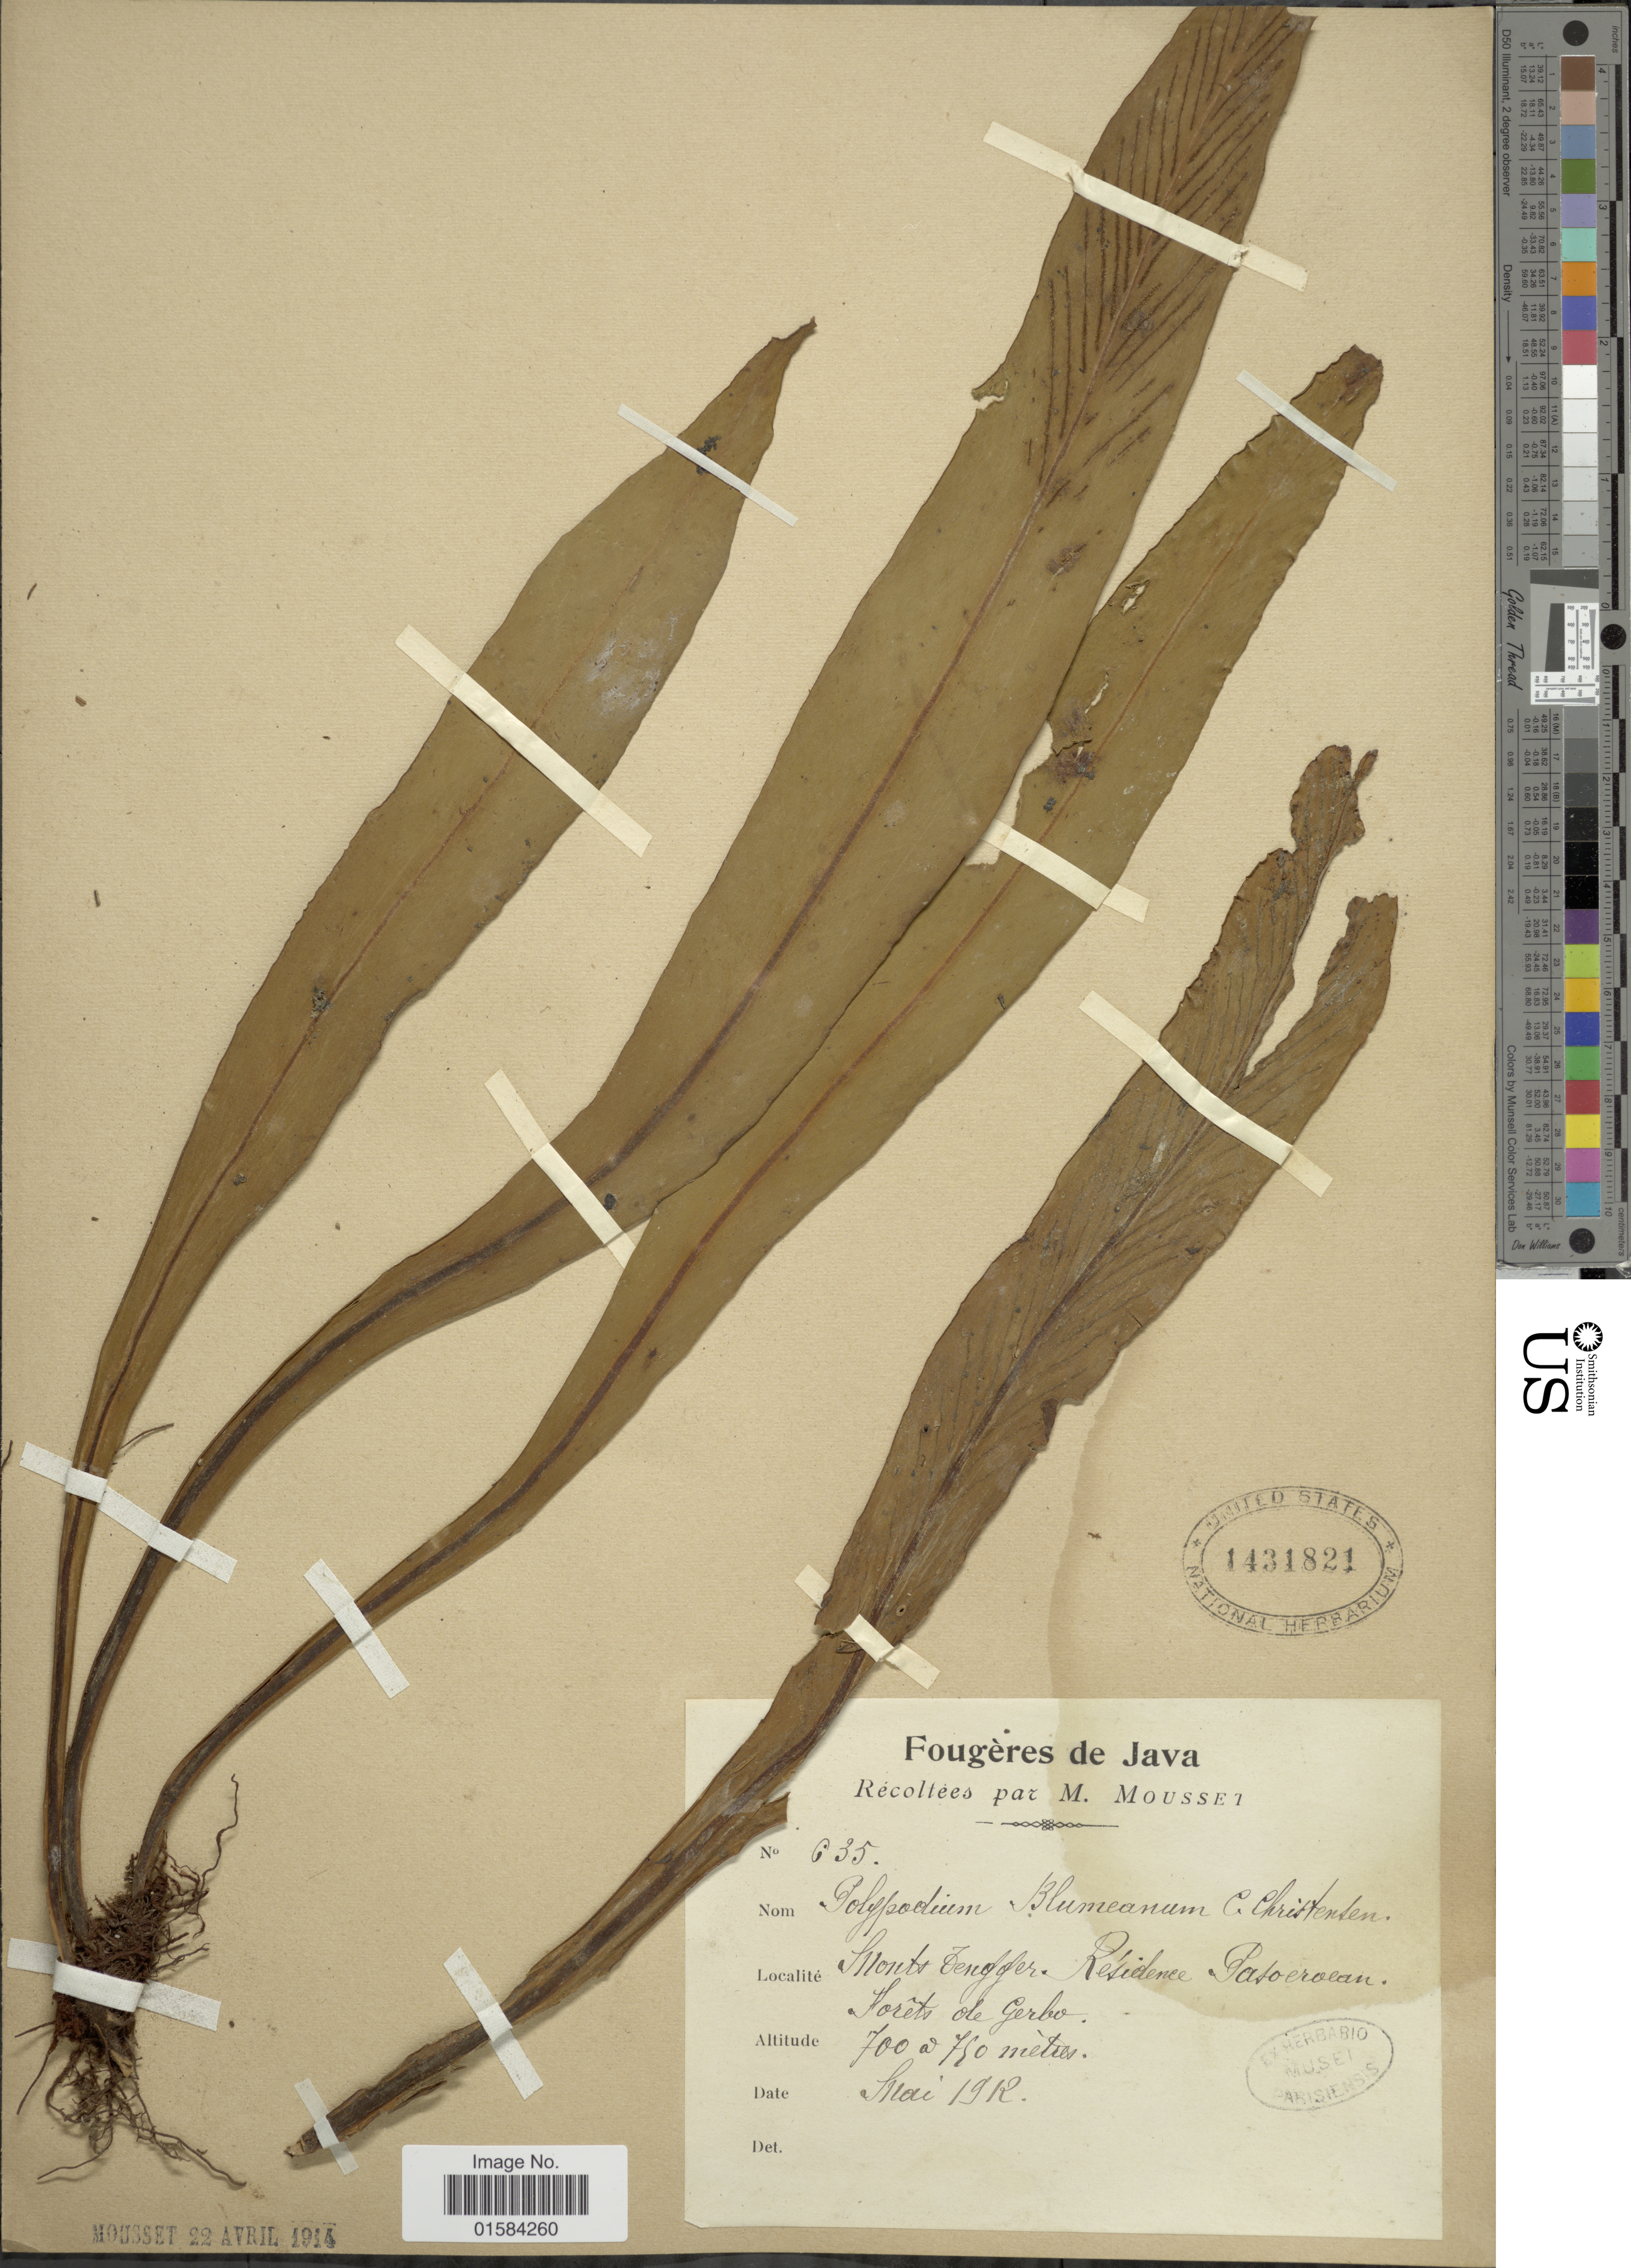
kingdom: Plantae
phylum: Tracheophyta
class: Polypodiopsida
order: Polypodiales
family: Polypodiaceae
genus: Loxogramme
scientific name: Loxogramme avenia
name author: (Blume) C. Presl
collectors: M. Mousset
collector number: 635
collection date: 1912-05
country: Indonesia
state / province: Java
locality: Monts Tengger, Residence Pasoeroean, Forets de Gerbo [interpreted]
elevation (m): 700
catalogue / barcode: US 1431821